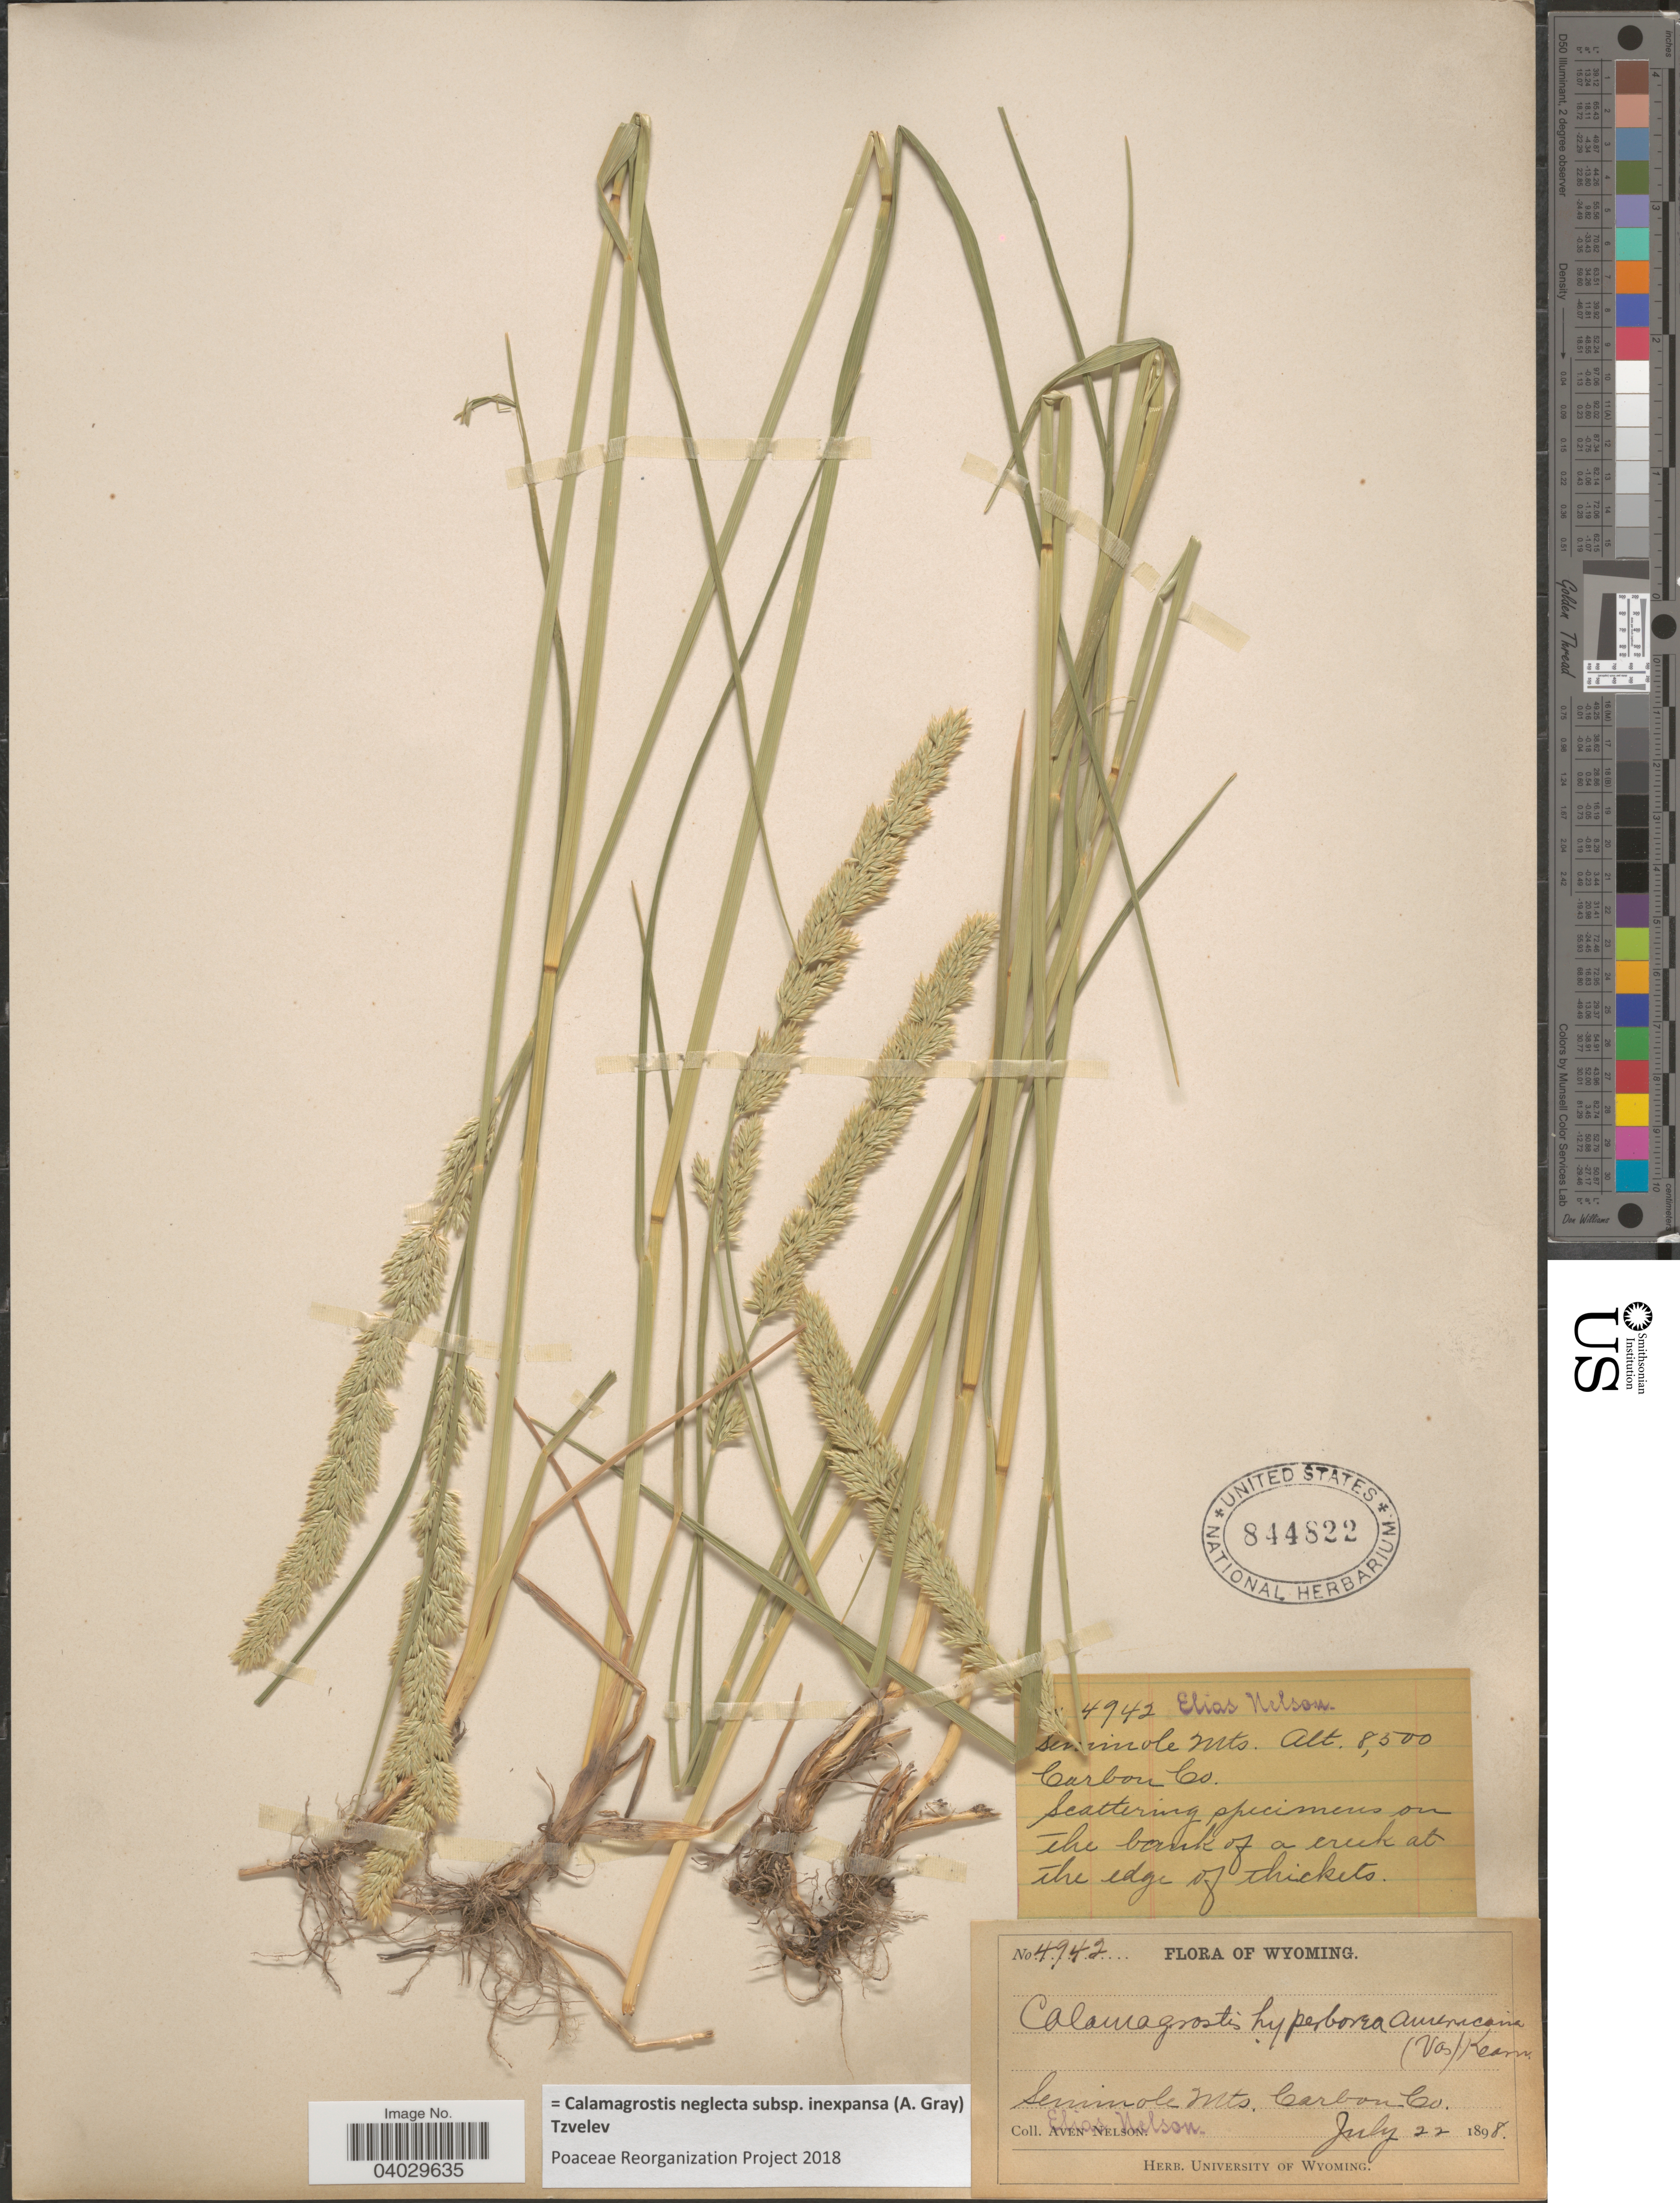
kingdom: Plantae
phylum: Tracheophyta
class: Liliopsida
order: Poales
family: Poaceae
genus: Calamagrostis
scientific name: Calamagrostis neglecta subsp. inexpansa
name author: (A. Gray) Tzvelev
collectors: A. Nelson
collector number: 4942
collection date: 1898-07-22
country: United States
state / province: Wyoming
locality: Senminole Mts. Carbon Co.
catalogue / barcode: US 844822